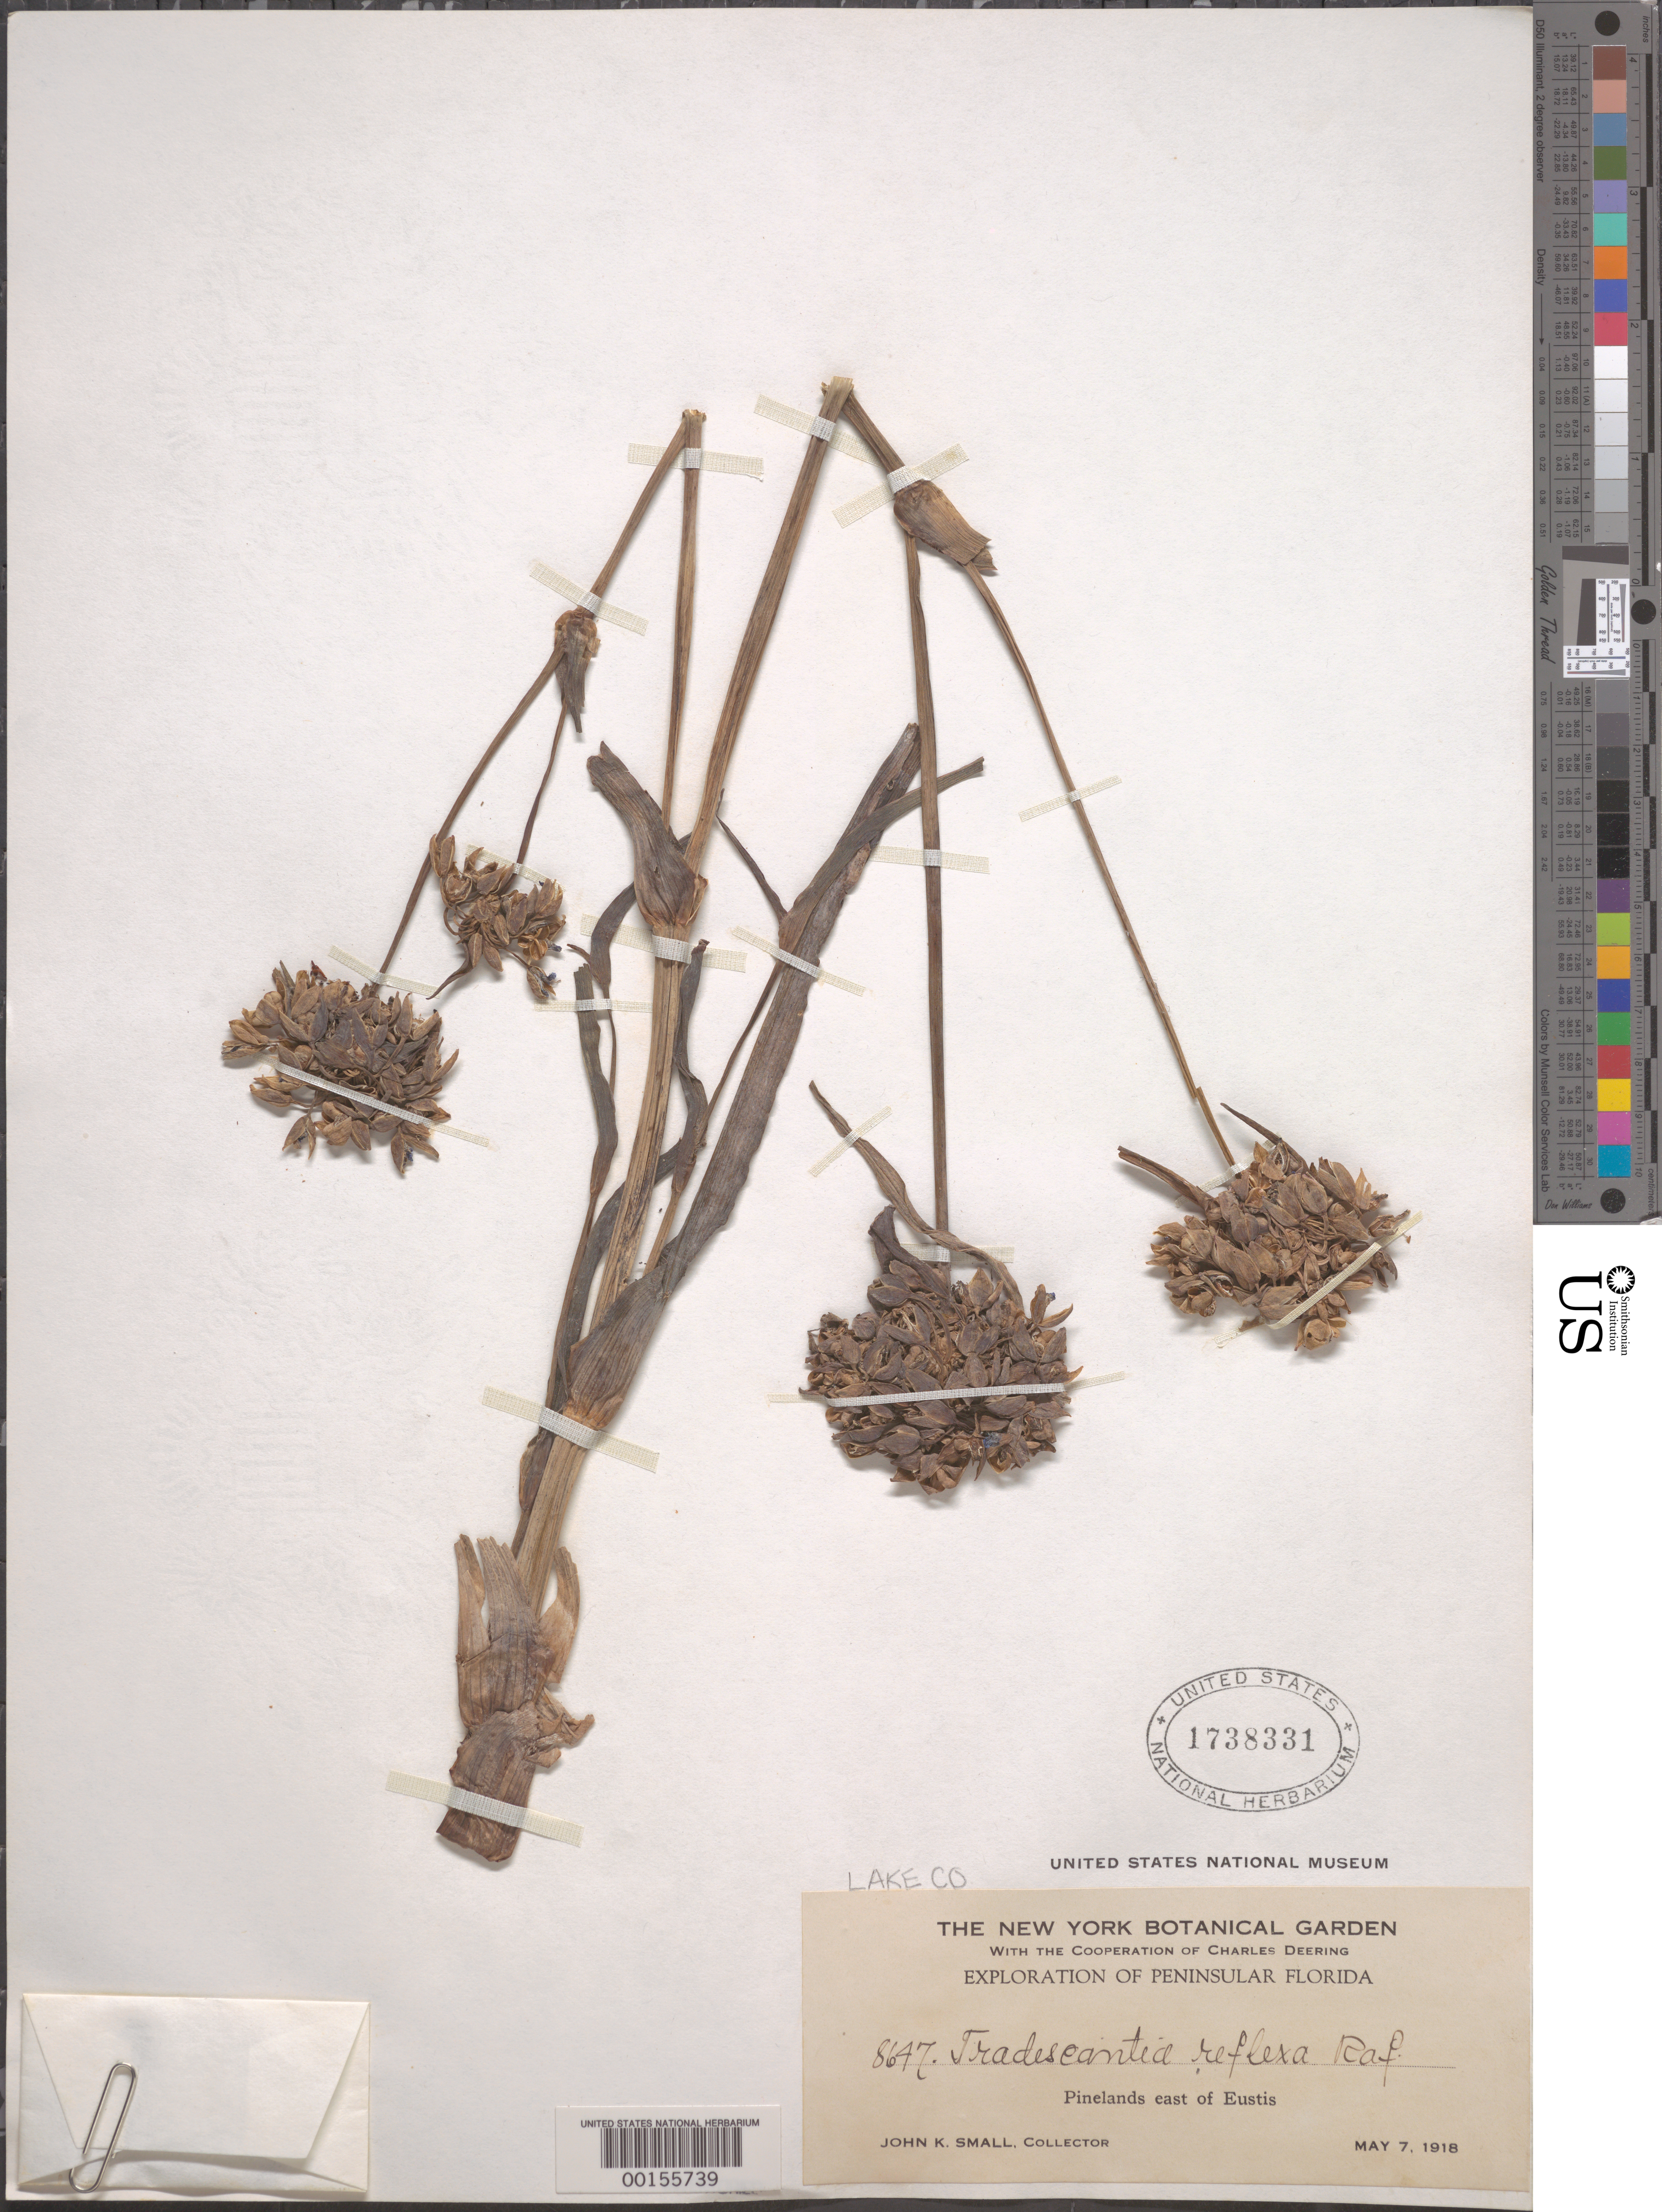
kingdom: Plantae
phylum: Tracheophyta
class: Liliopsida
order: Commelinales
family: Commelinaceae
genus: Tradescantia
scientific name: Tradescantia ohiensis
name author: Raf.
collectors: J. K. Small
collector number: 8647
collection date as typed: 07 May 1918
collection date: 1918-05-07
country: United States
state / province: Florida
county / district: Lake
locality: E of eustis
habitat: Pinelands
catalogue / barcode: US 1738331